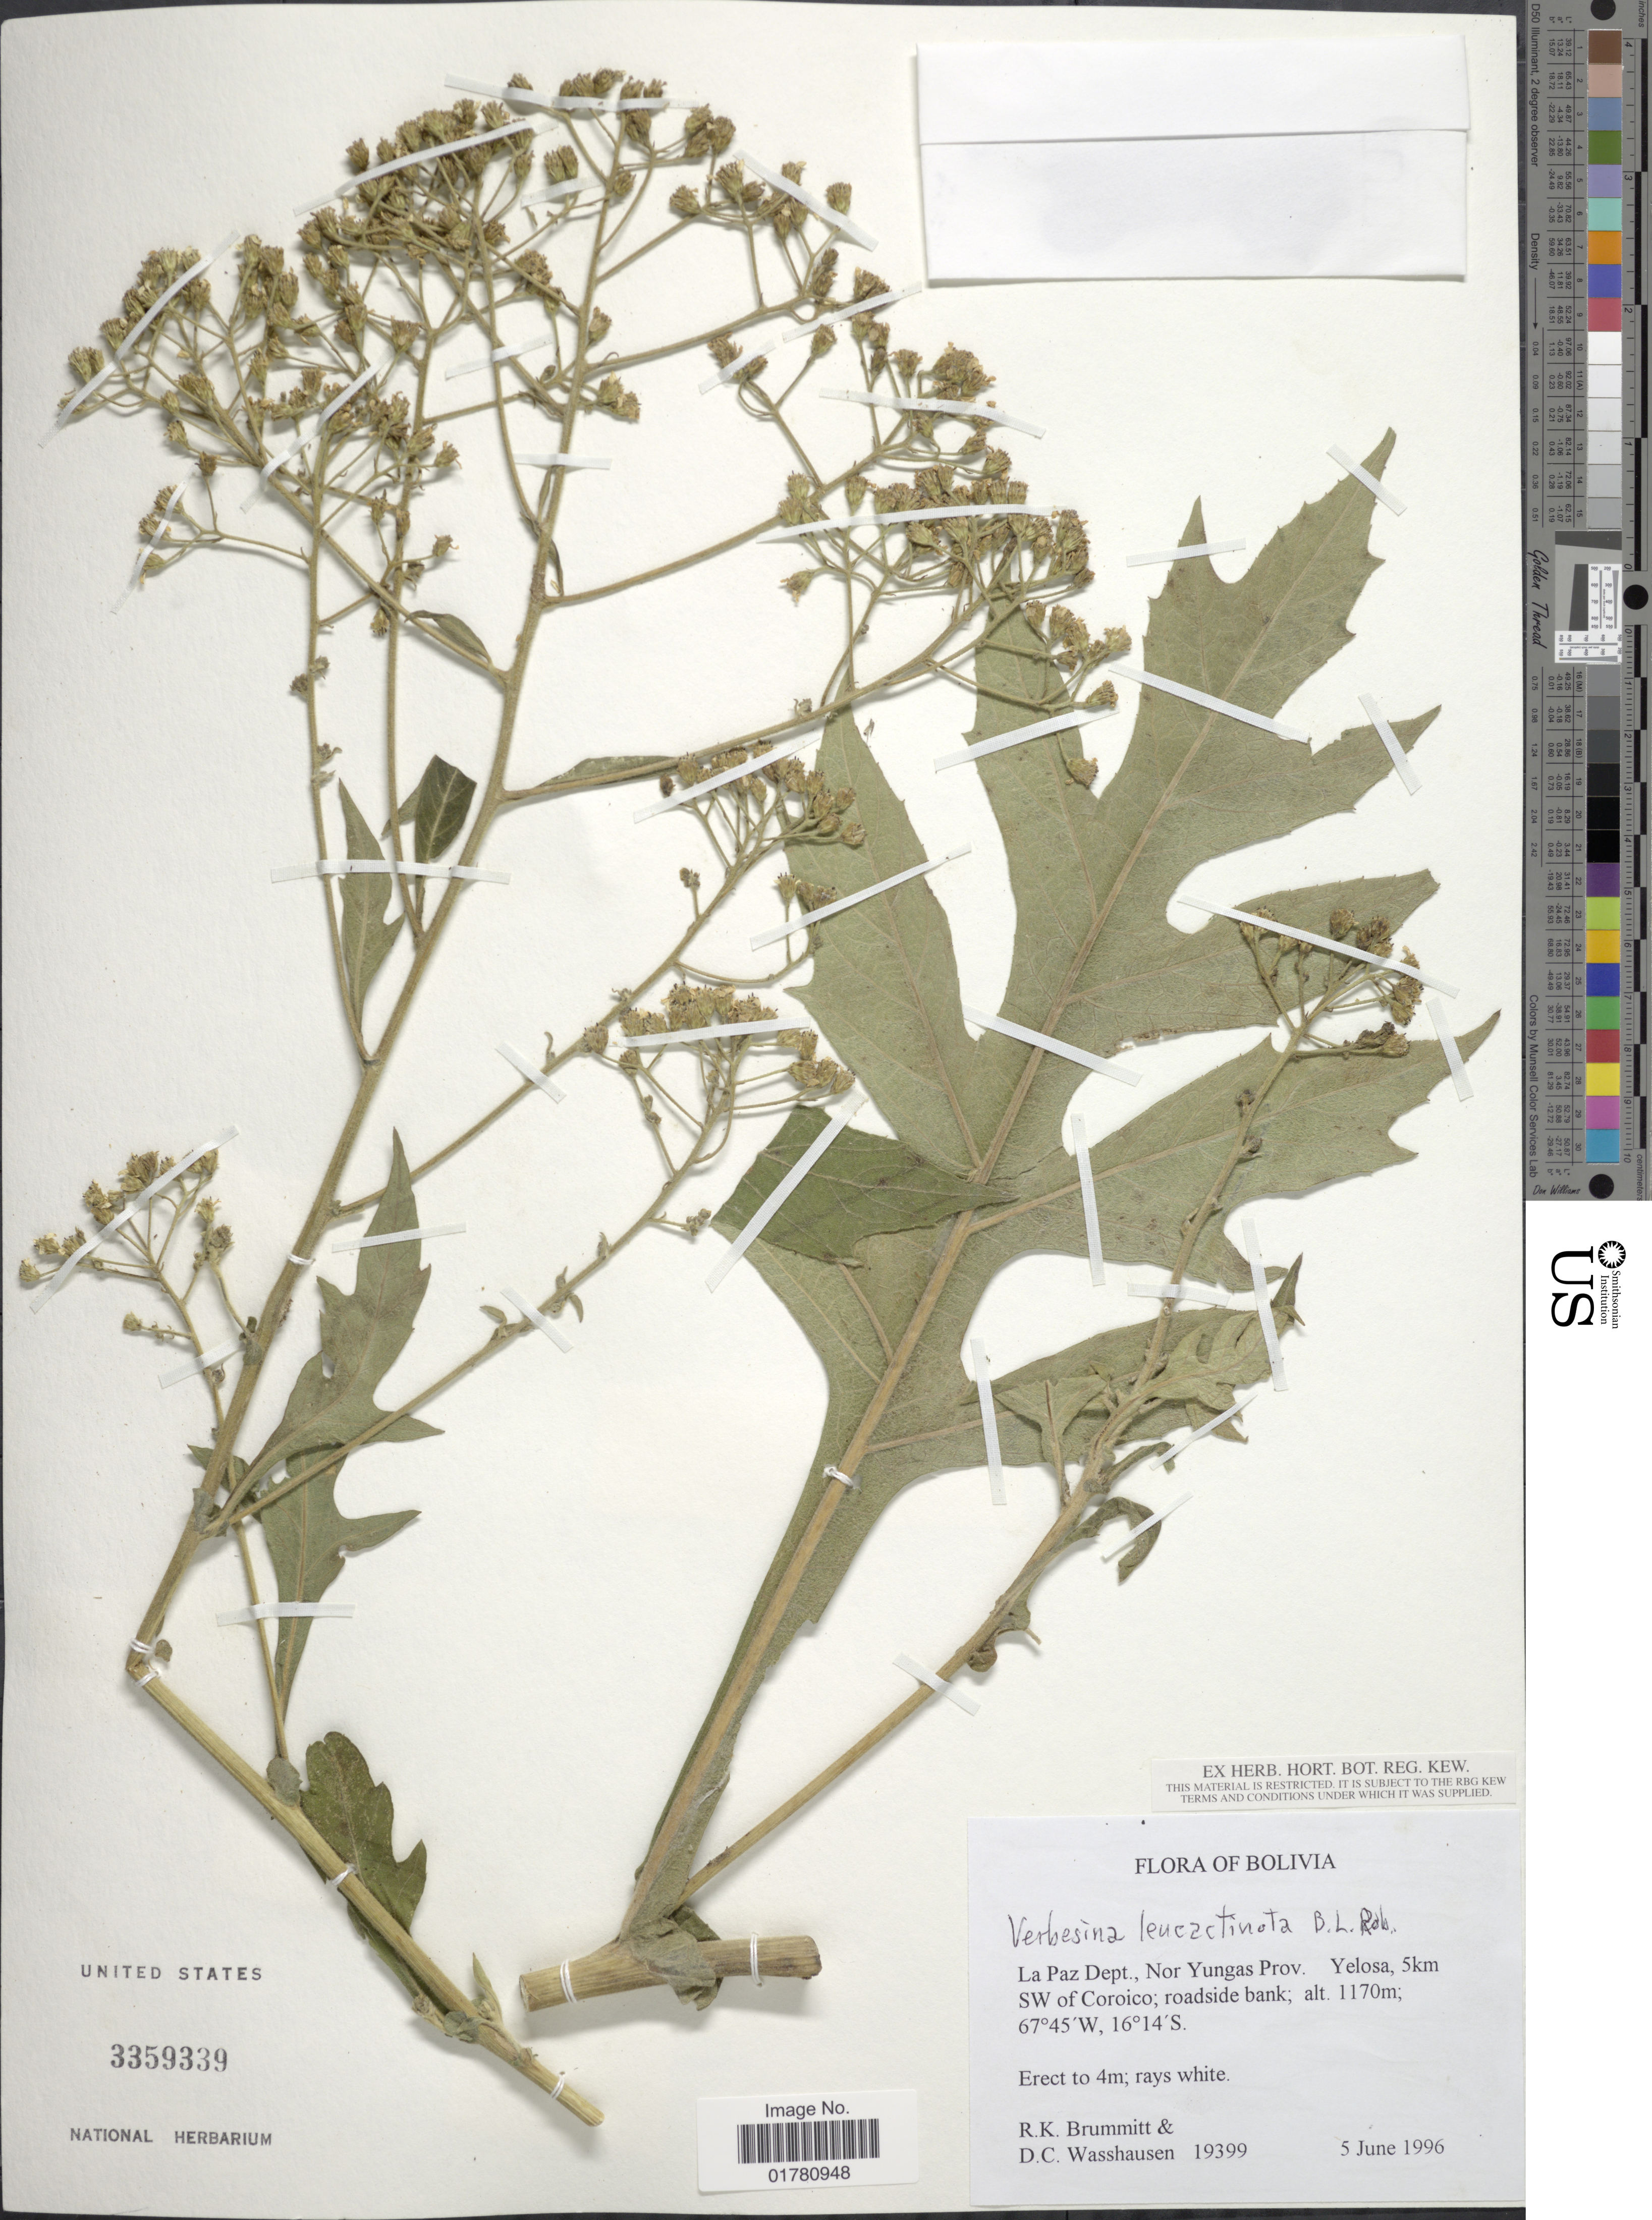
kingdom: Plantae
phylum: Tracheophyta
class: Magnoliopsida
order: Asterales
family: Asteraceae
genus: Verbesina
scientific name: Verbesina leucactinota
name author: B.L. Rob.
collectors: R. Brummitt & D. C. Wasshausen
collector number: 19399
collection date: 1996-06-05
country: Bolivia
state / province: La Paz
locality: La Paz Dept., Nor Yungas Prov. Yelosa, 5km SW of Corooco; roadside bank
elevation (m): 1170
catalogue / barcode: US 3359339